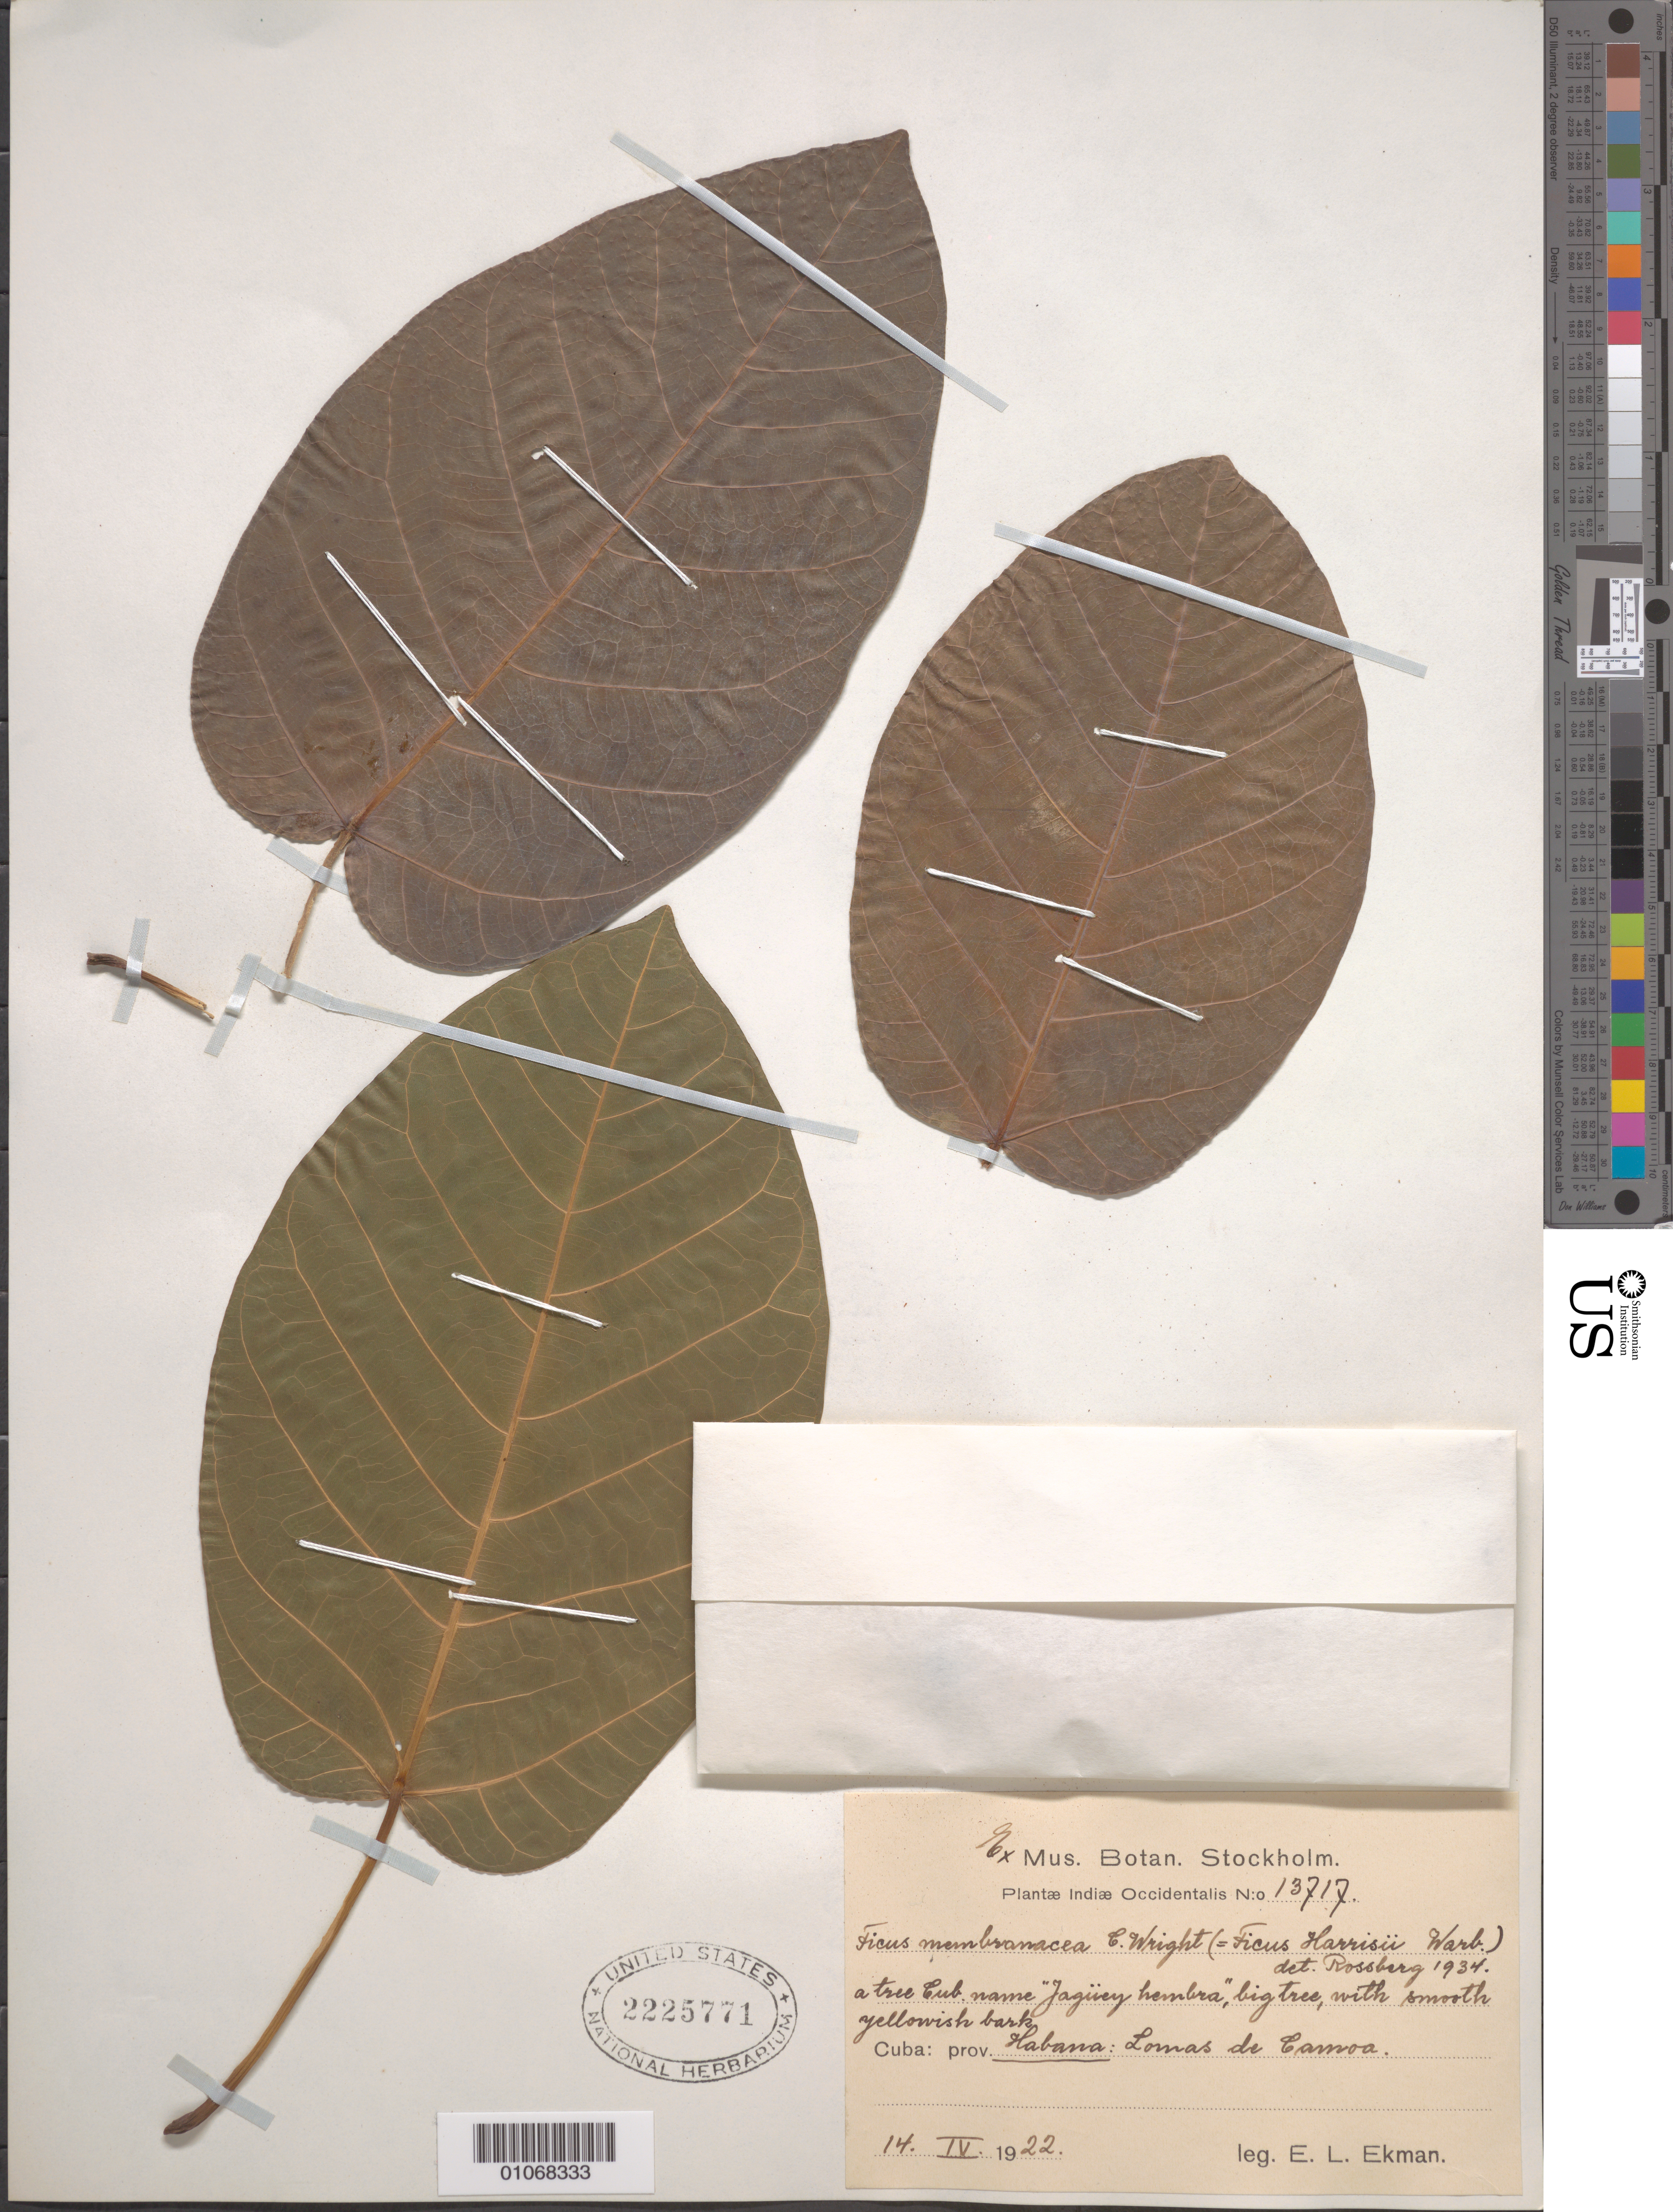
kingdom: Plantae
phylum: Tracheophyta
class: Magnoliopsida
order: Rosales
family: Moraceae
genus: Ficus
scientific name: Ficus membranacea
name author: C. Wright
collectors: E. L. Ekman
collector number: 13717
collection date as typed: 14 Apr 1922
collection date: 1922-04-14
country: Cuba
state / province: La Habana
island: Cuba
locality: Lomas de Camoa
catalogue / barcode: US 2225771